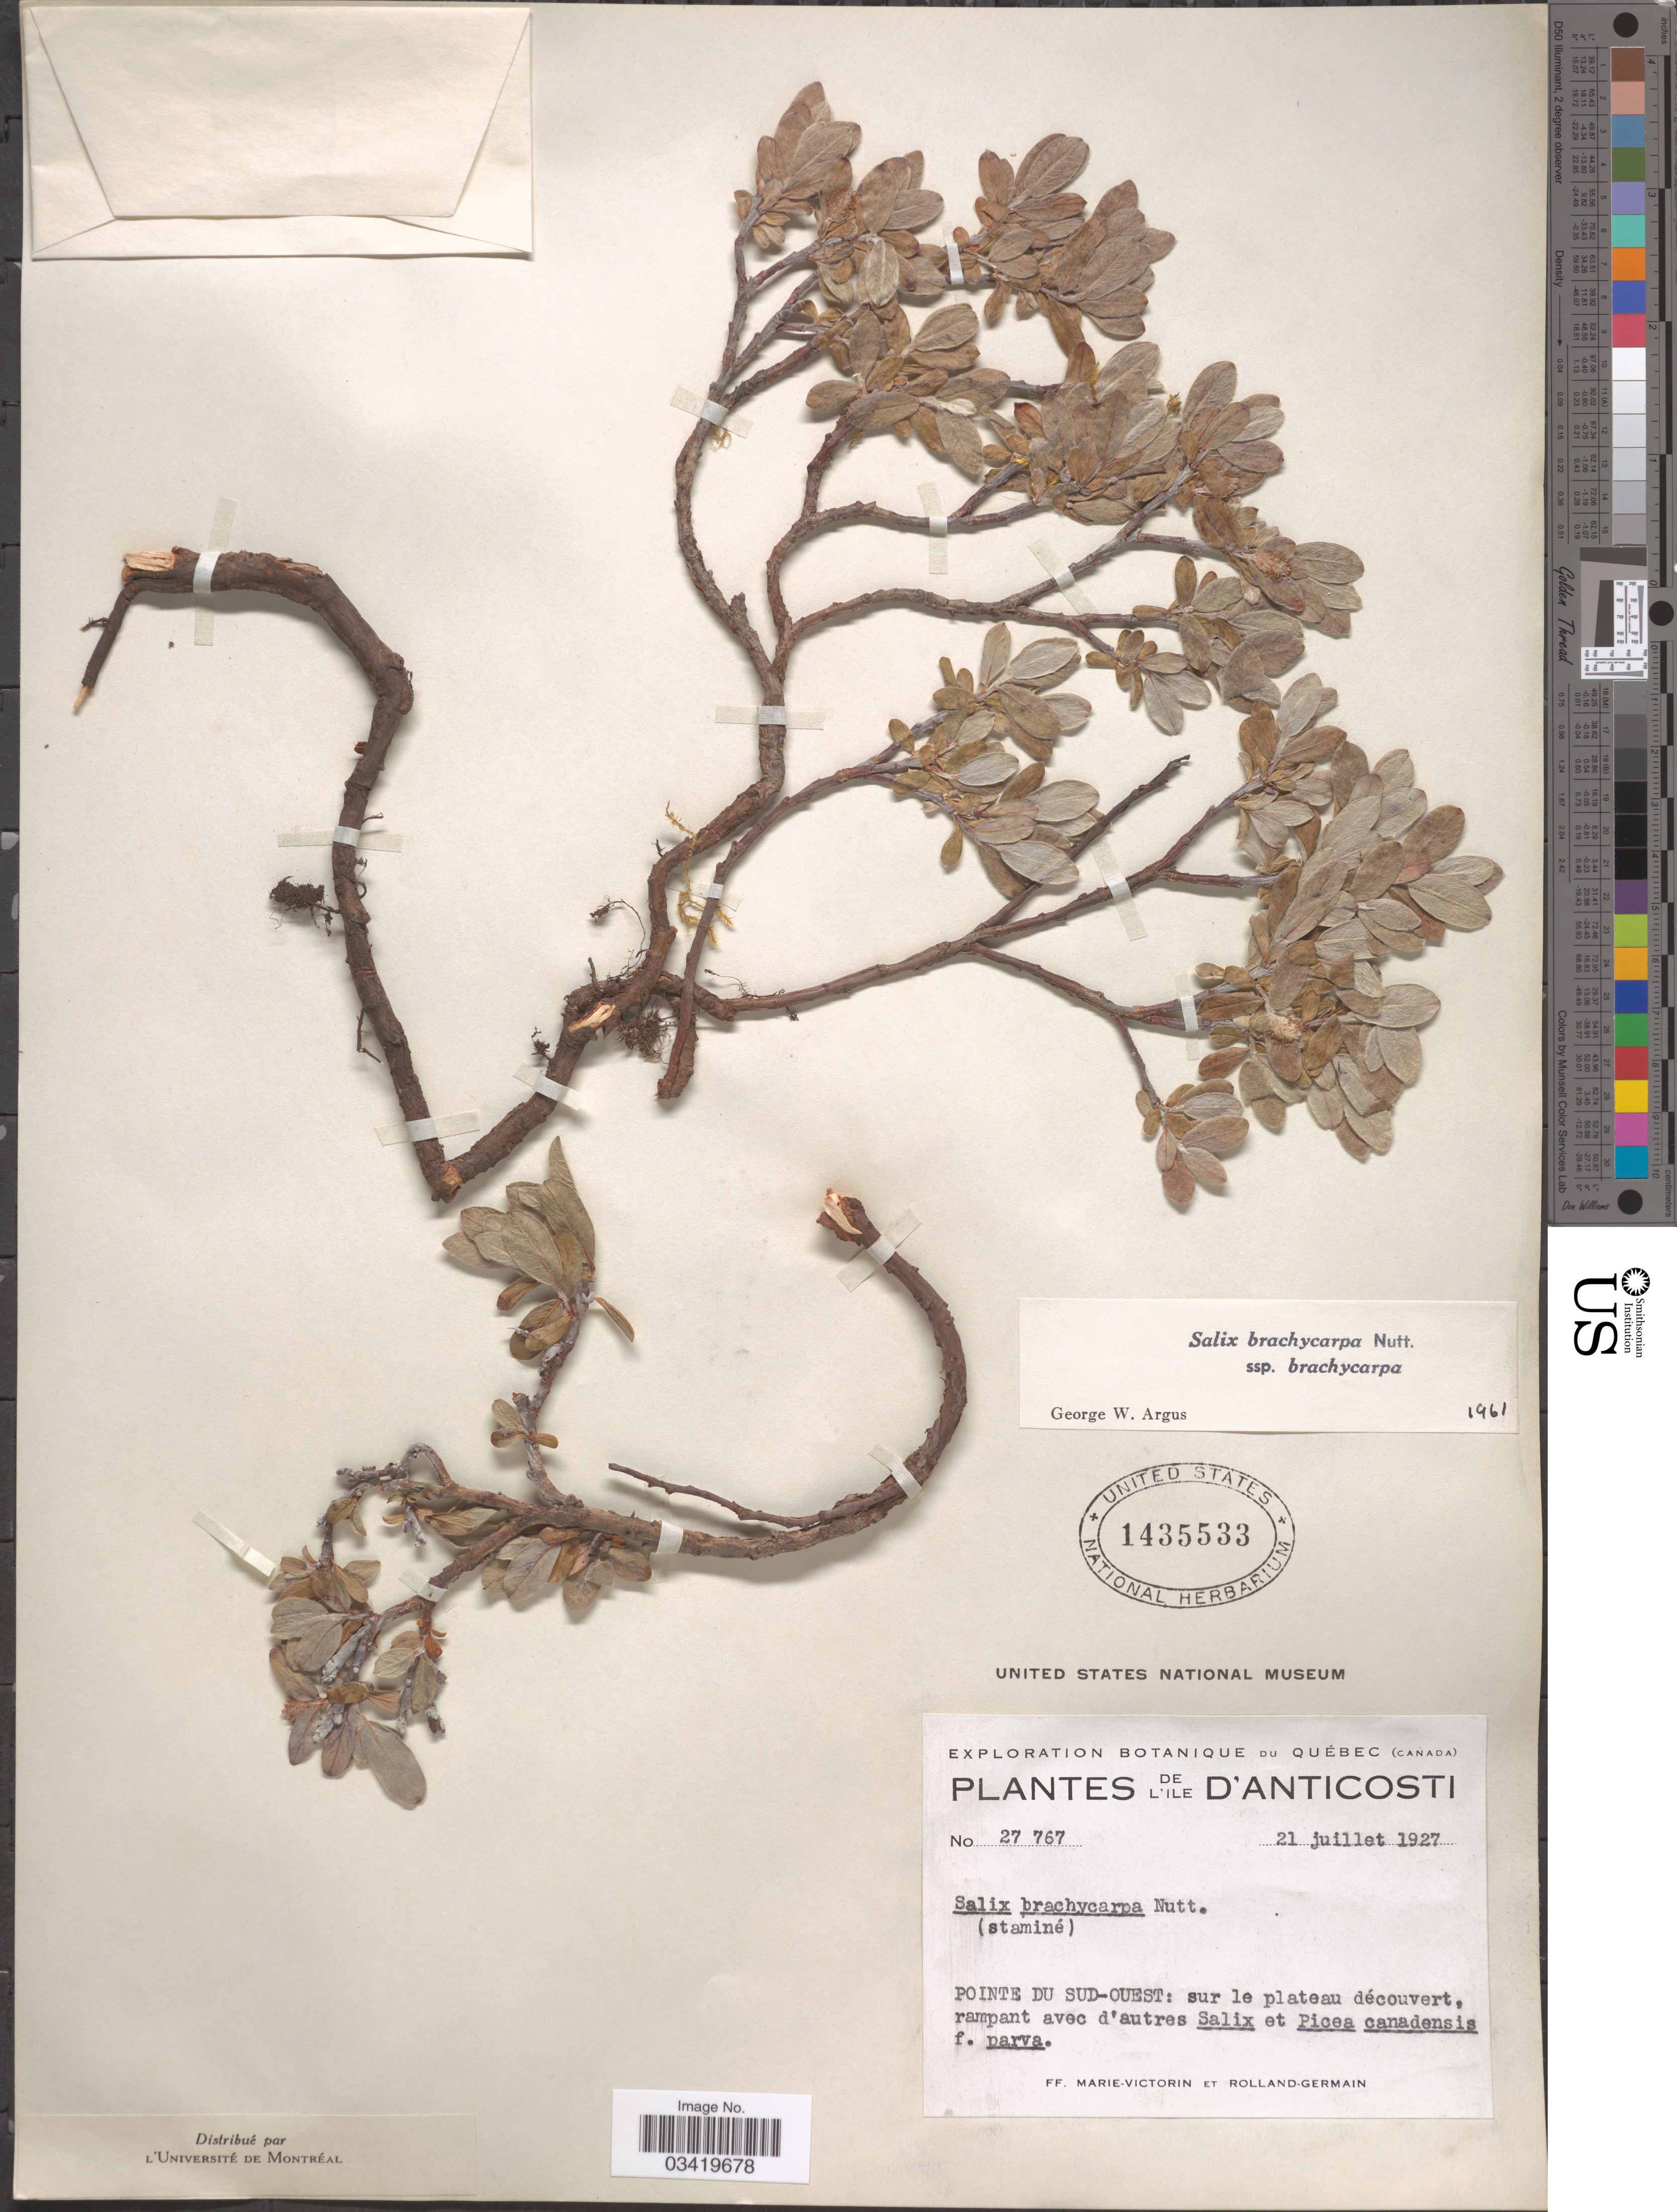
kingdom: Plantae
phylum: Tracheophyta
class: Magnoliopsida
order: Malpighiales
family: Salicaceae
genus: Salix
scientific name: Salix brachycarpa subsp. brachycarpa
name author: Nutt.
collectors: F. Marie-Victorin & Rolland-Germain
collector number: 27767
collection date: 1927-07-21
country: Canada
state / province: Quebec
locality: De L'Ile D'Anticosti. Pointe Du Sud-Ouest: sur le plateau découvert.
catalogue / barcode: US 1435533